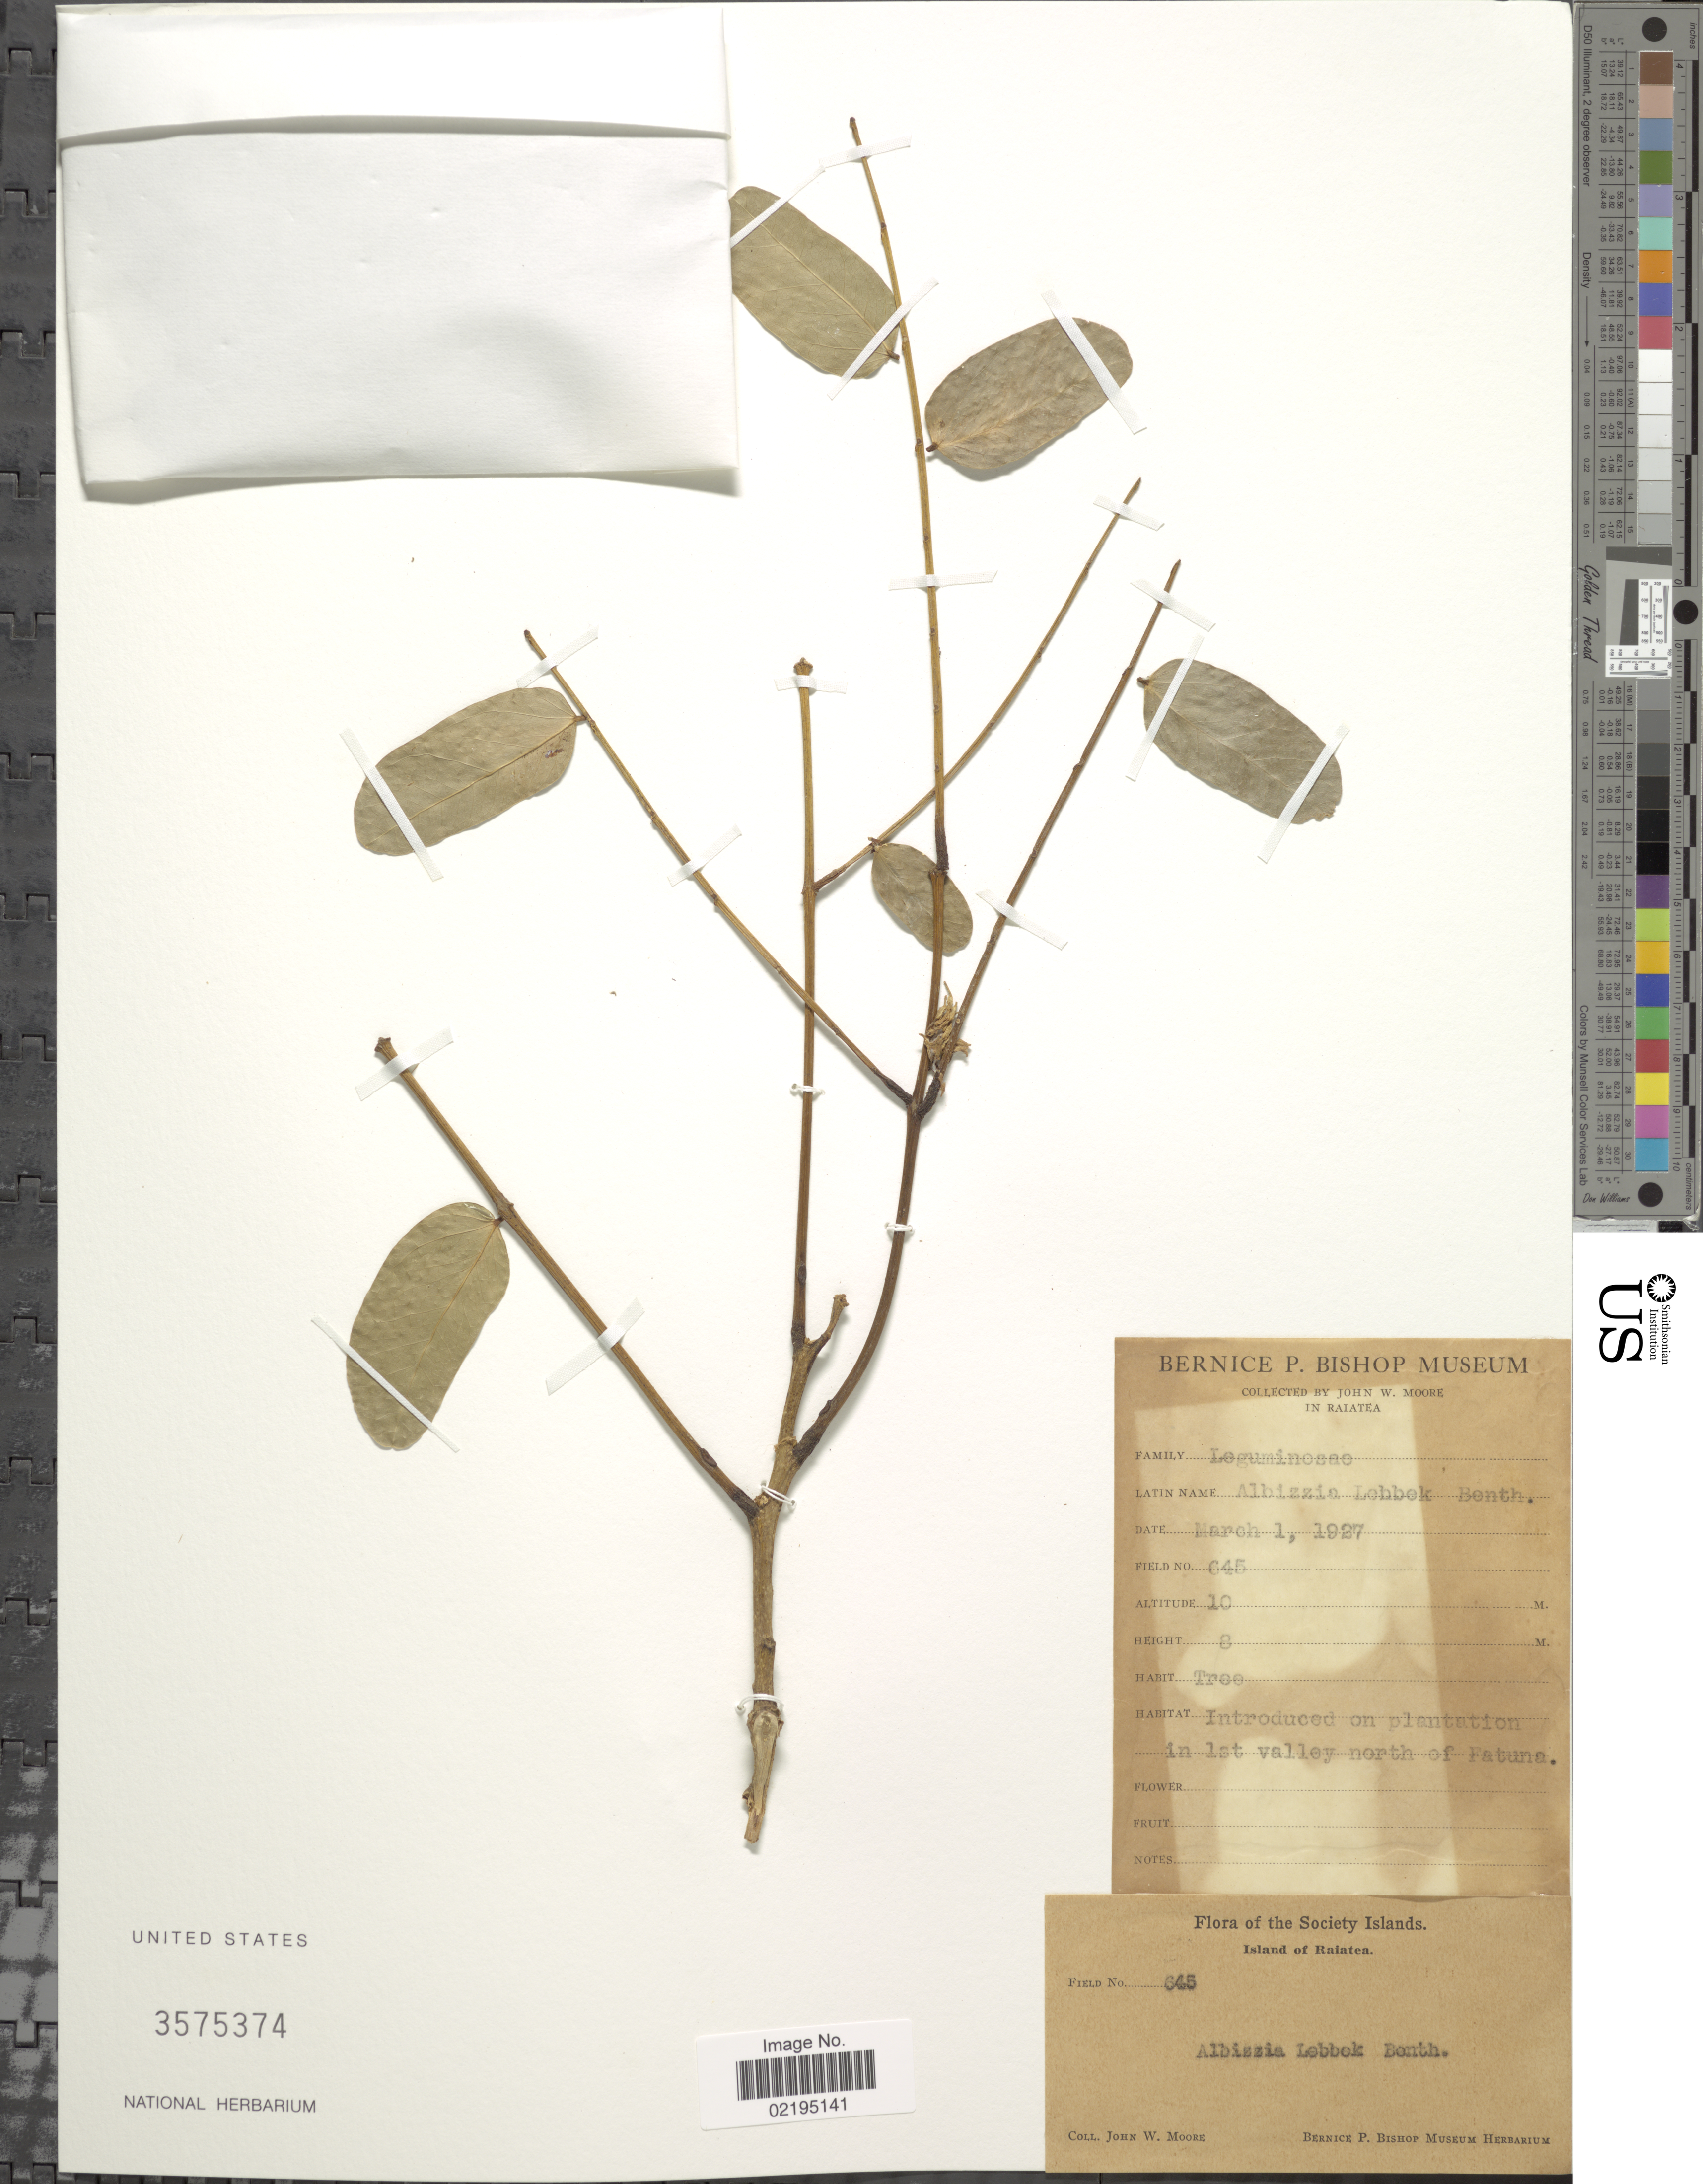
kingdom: Plantae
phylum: Tracheophyta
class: Magnoliopsida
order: Fabales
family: Fabaceae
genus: Albizia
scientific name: Albizia lebbeck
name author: (L.) Benth.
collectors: J. Moore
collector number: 645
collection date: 1927-03-01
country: French Polynesia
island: Raiatea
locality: Island of Raiatea, on plantation in 1st valley north of Patuna.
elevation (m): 10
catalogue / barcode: US 3575374